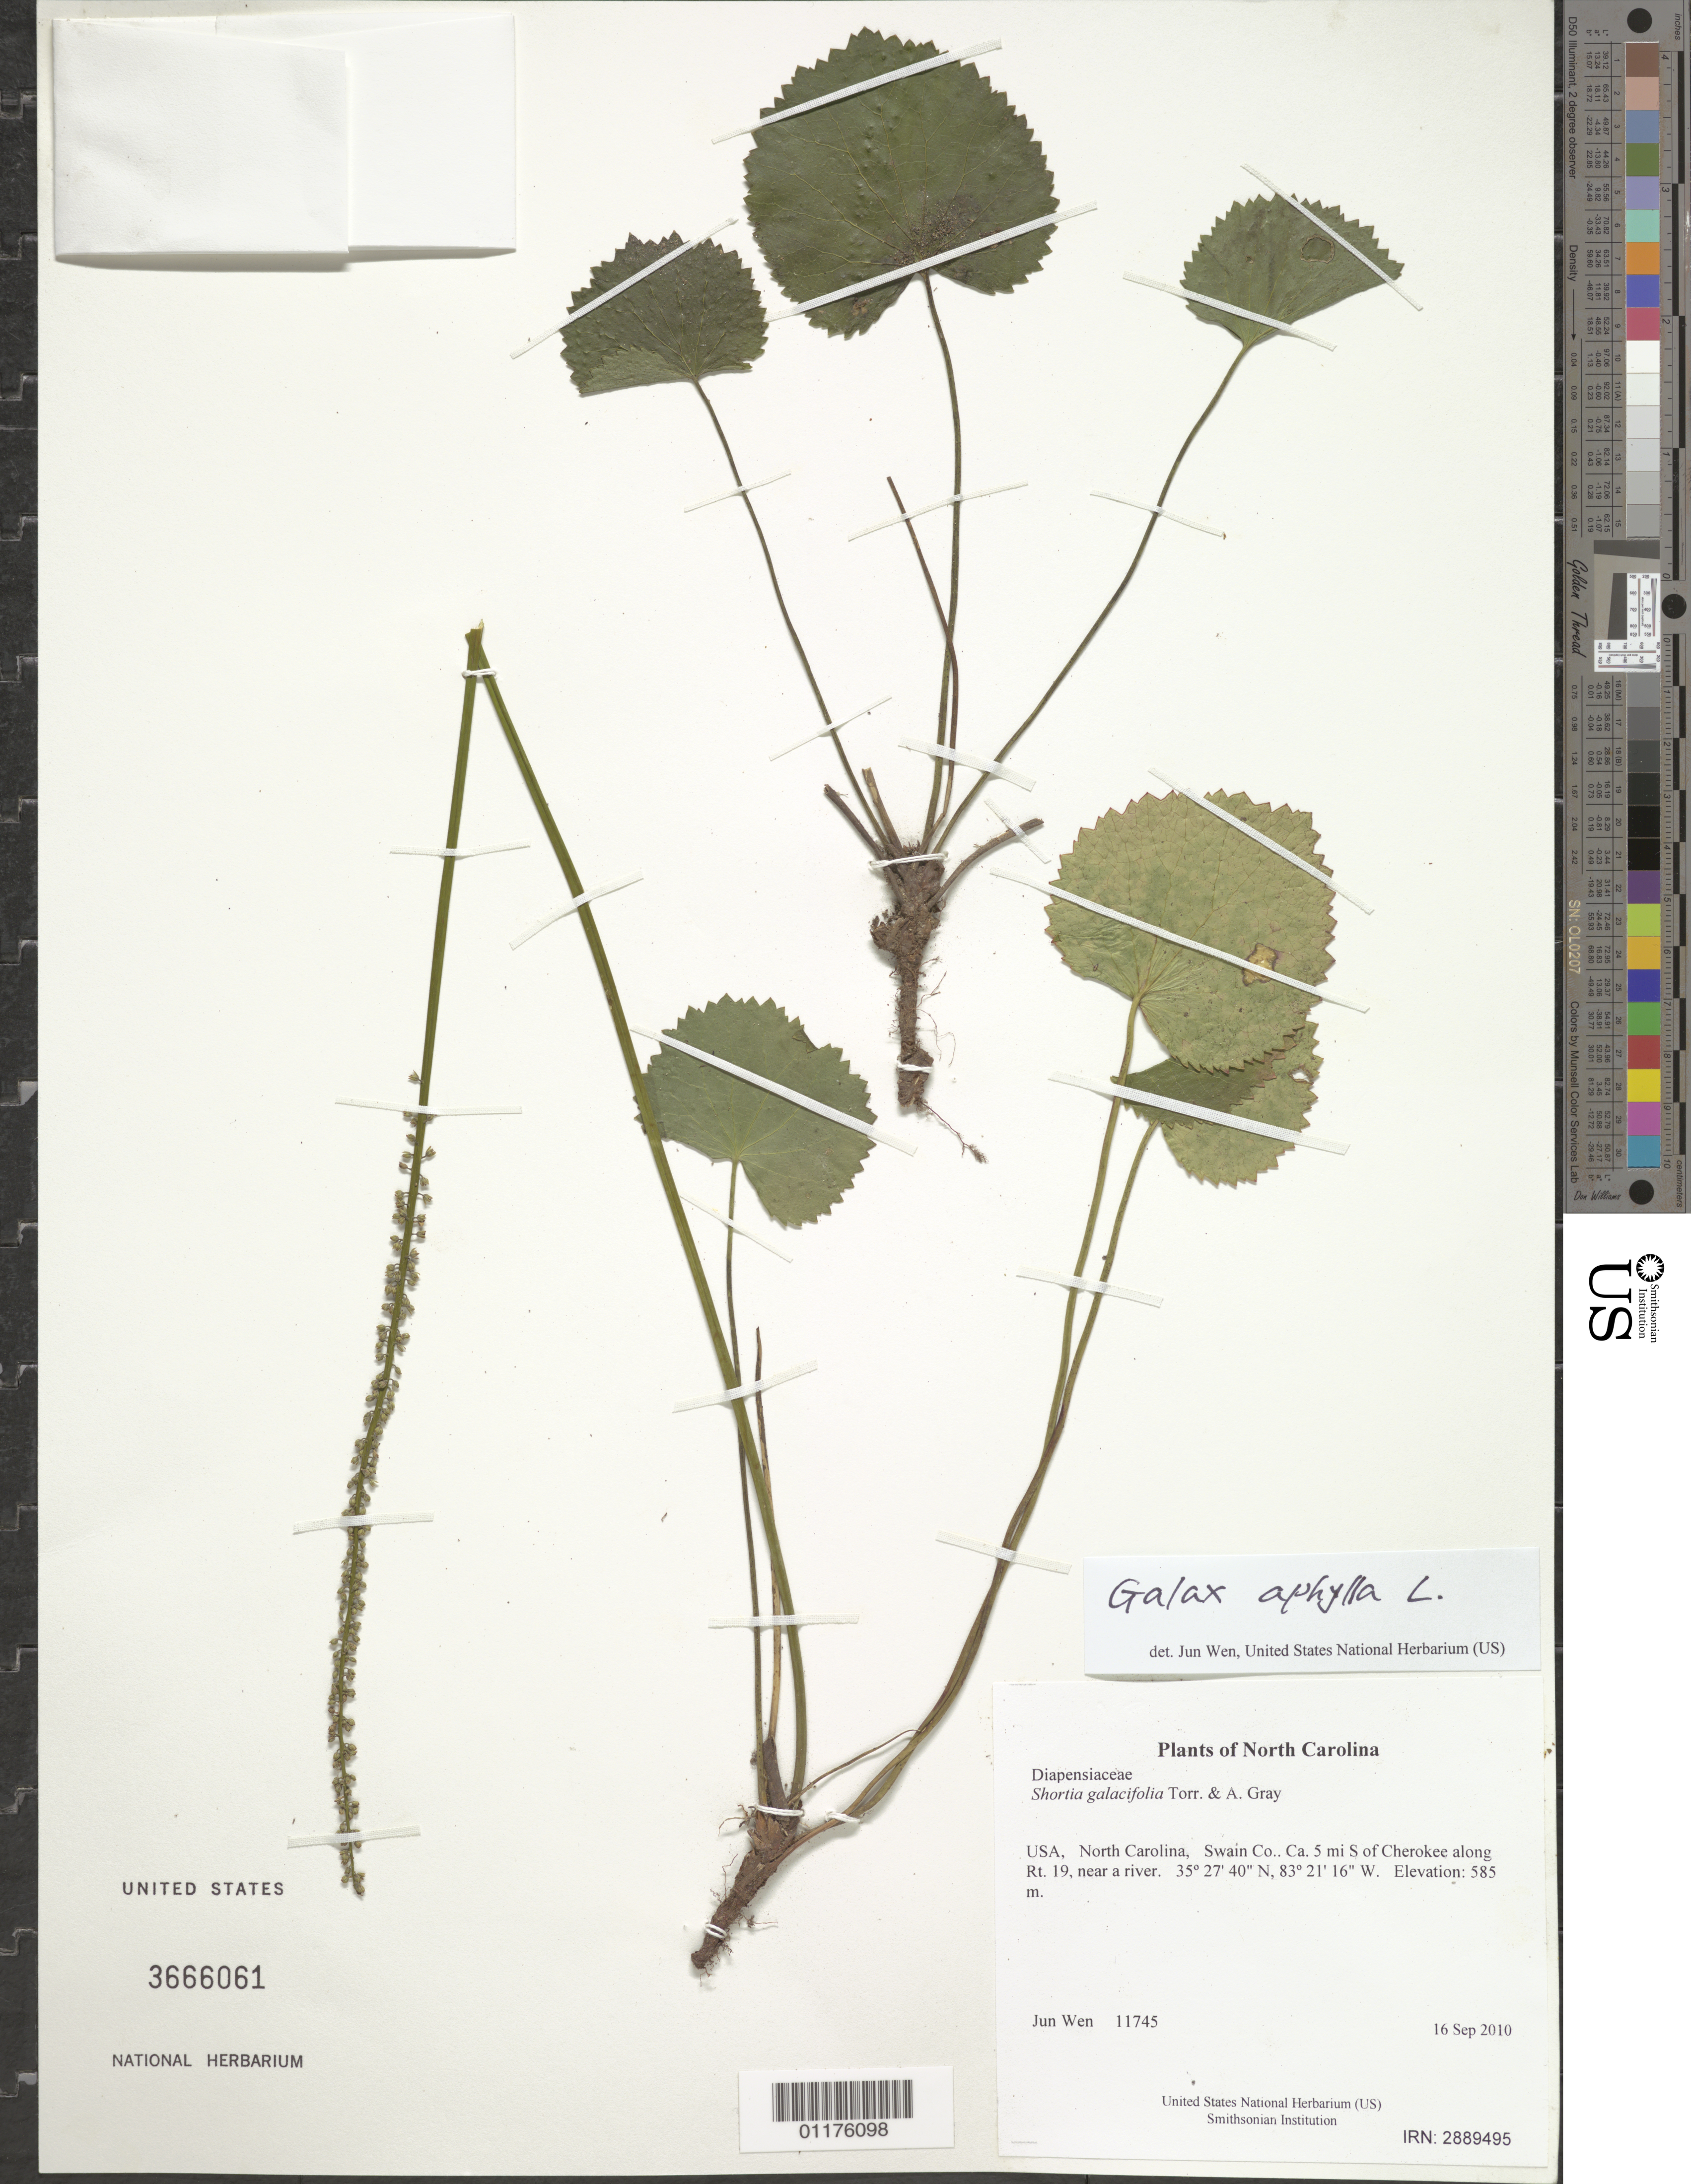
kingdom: Plantae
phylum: Tracheophyta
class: Magnoliopsida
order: Ericales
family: Diapensiaceae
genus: Galax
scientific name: Galax urceolata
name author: (Poir.) Brummitt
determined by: Gaynor, Michelle L., (FLAS), University of Florida (UNITED STATES)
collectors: J. Wen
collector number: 11745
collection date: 2010-09-16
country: United States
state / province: North Carolina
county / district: Swain Co.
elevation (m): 585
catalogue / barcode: US 3666061